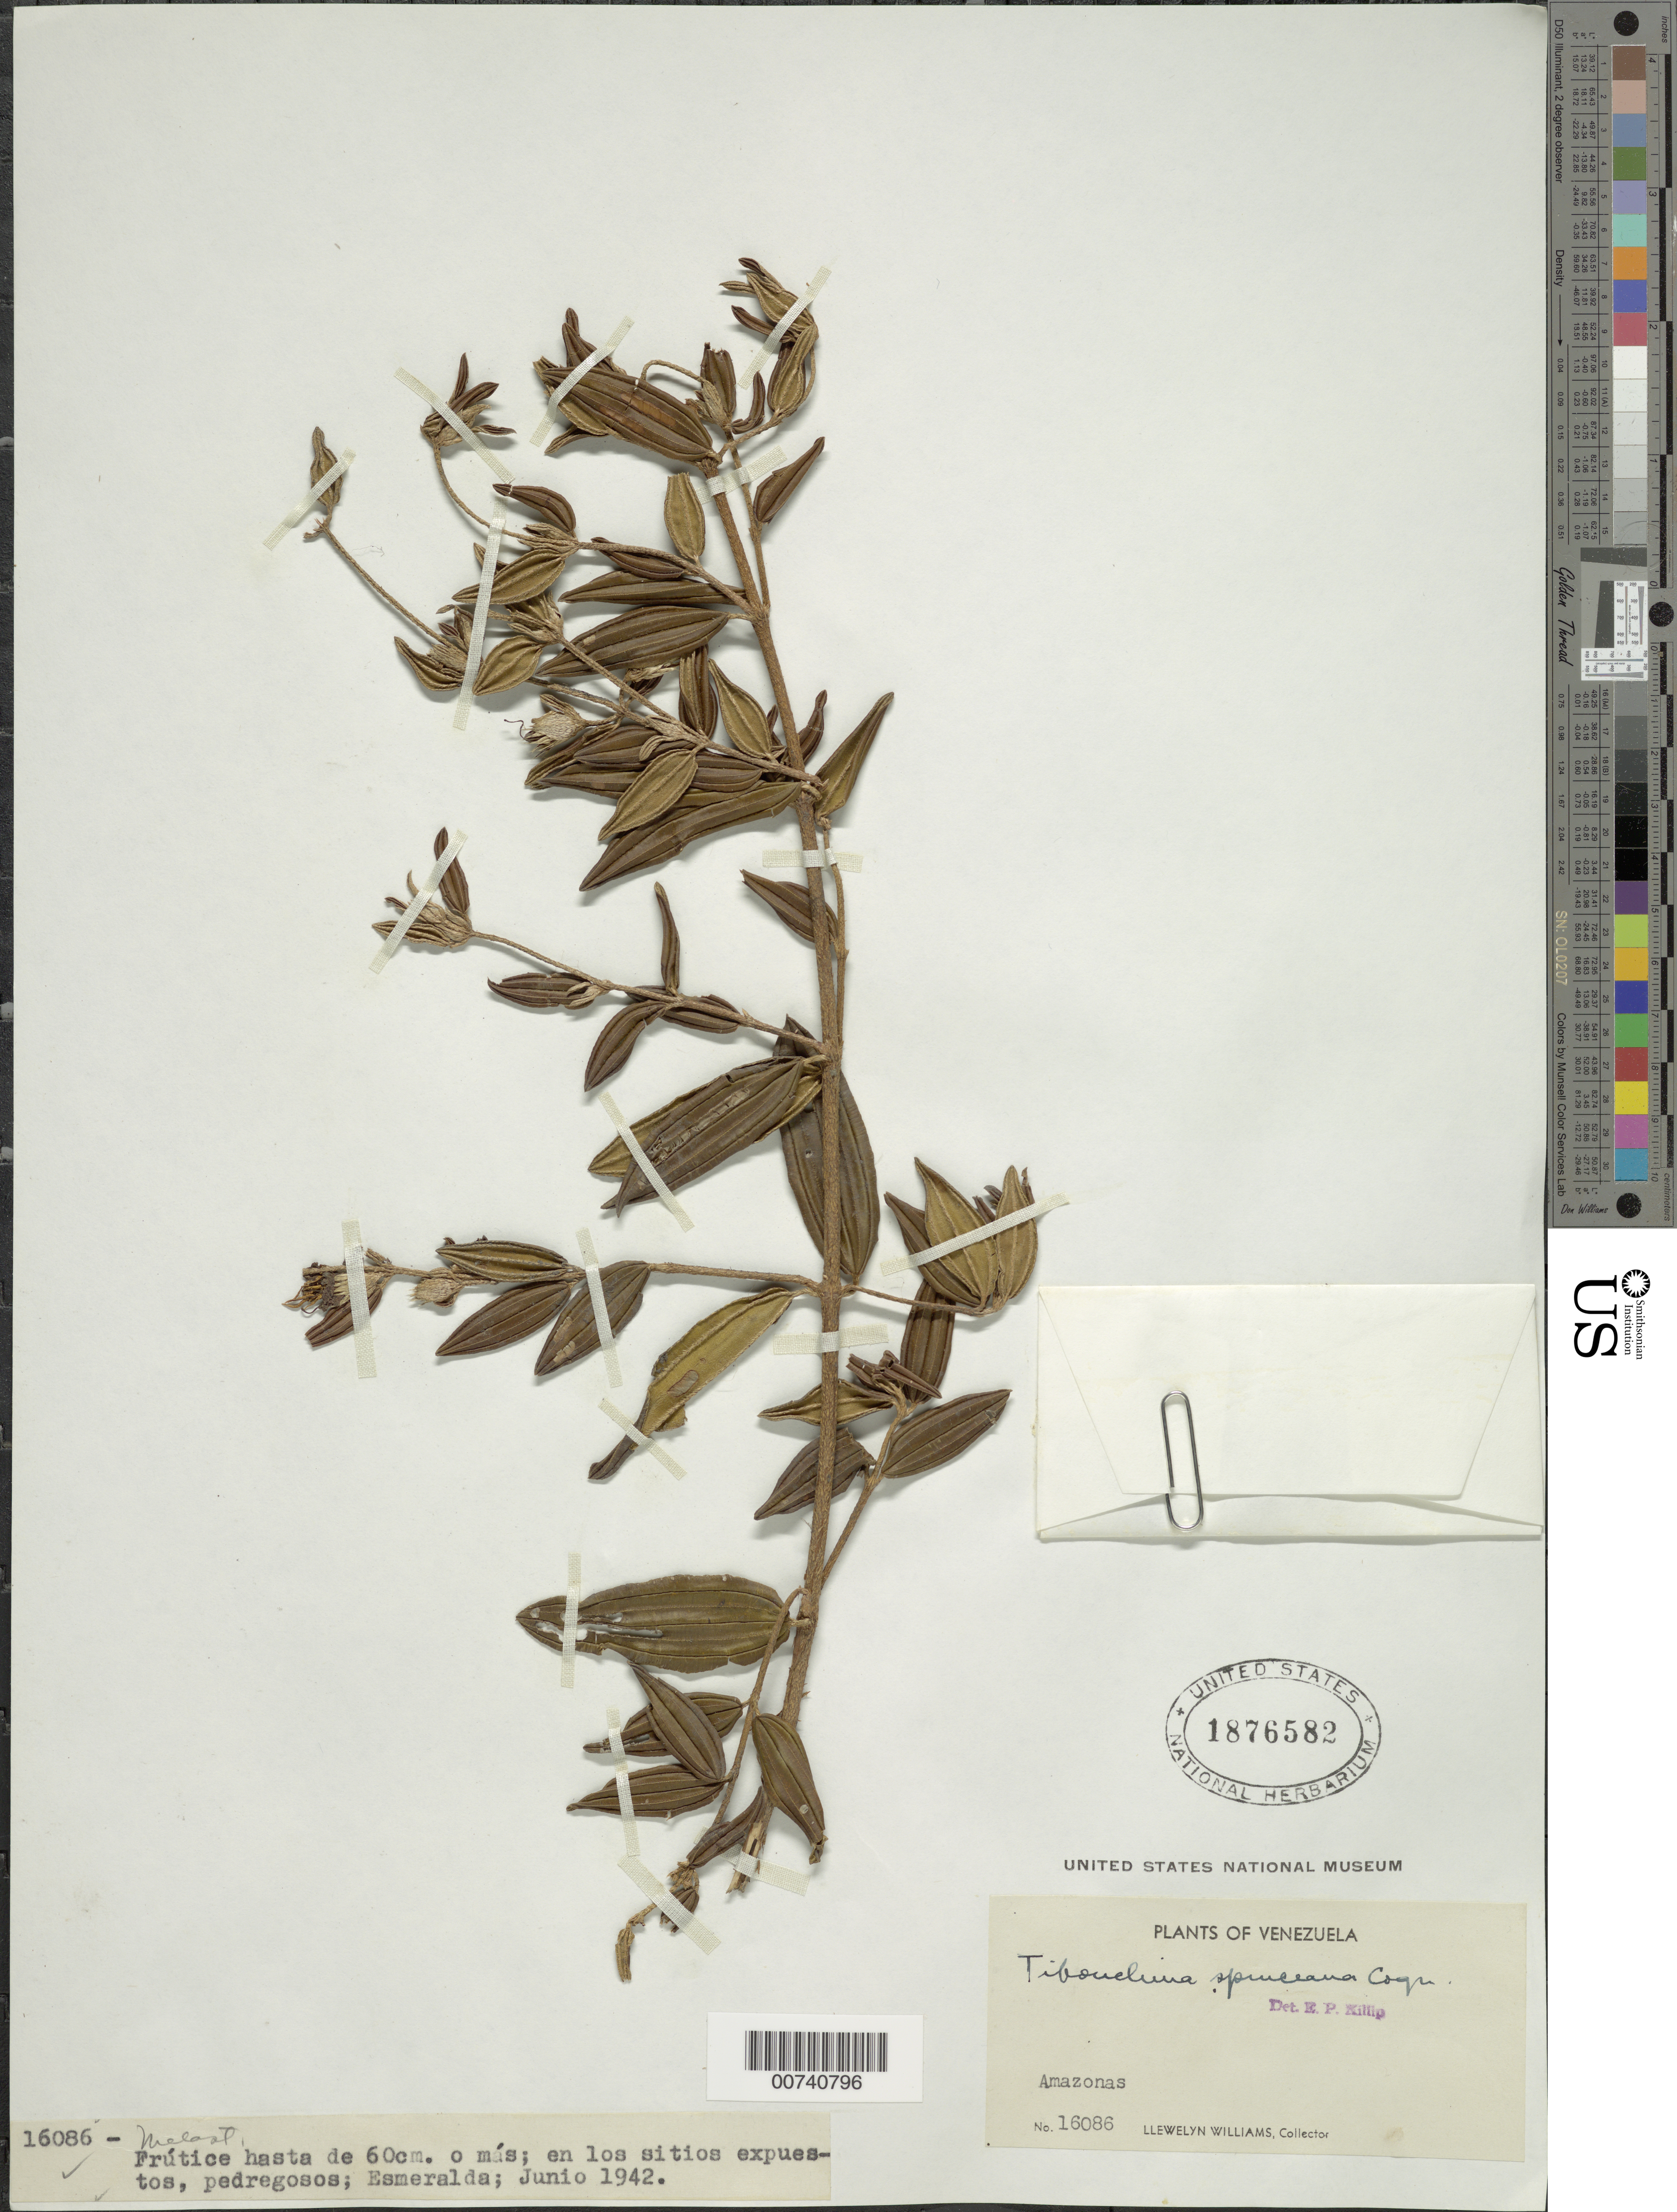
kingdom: Plantae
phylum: Tracheophyta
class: Magnoliopsida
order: Myrtales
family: Melastomataceae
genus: Tibouchina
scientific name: Tibouchina spruceana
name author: Cogn.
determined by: Killip, Ellsworth P.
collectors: Ll. Williams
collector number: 16086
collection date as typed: Jun-42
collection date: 1942-06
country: Venezuela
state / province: Amazonas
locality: Esmeralda, Alto Orinoco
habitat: Stony, exposed places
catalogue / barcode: US 1876582